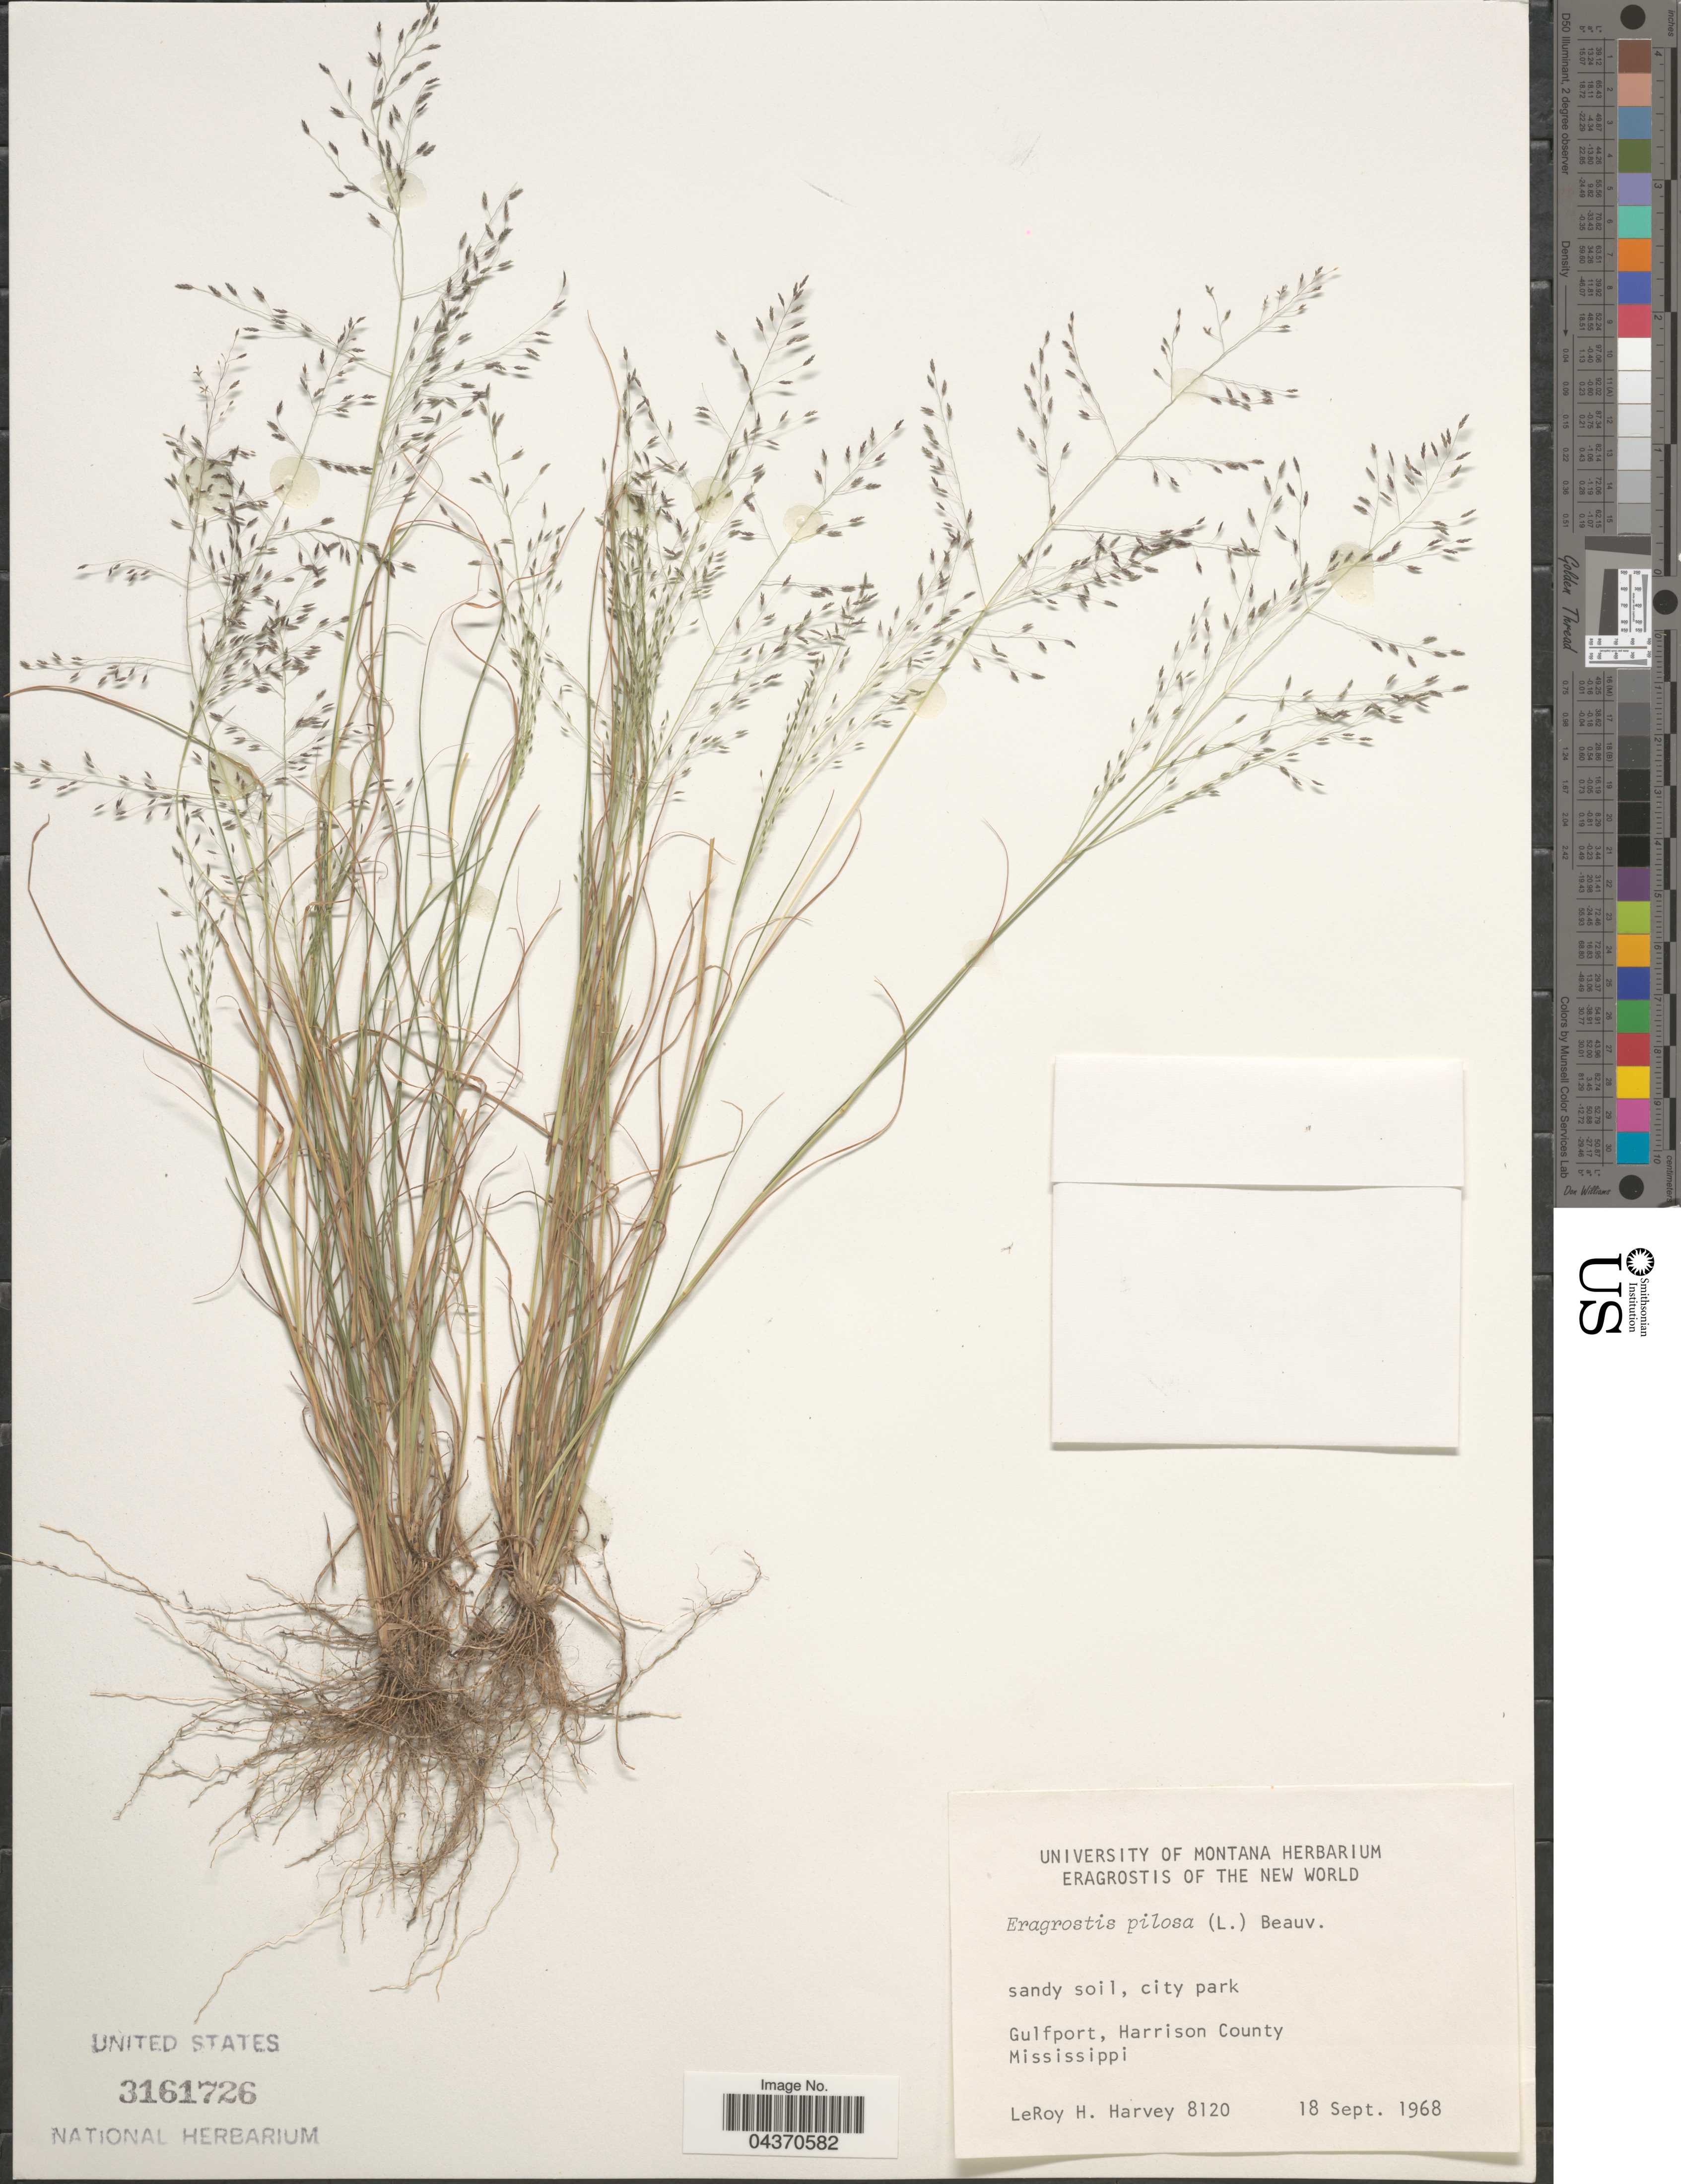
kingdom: Plantae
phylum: Tracheophyta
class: Liliopsida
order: Poales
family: Poaceae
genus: Eragrostis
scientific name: Eragrostis pilosa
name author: (L.) P. Beauv.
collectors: L. H. Harvey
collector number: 8120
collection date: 1968-09-18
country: United States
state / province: Mississippi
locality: Sandy soil, city park. Gulfport, Harrison County.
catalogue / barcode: US 3161726